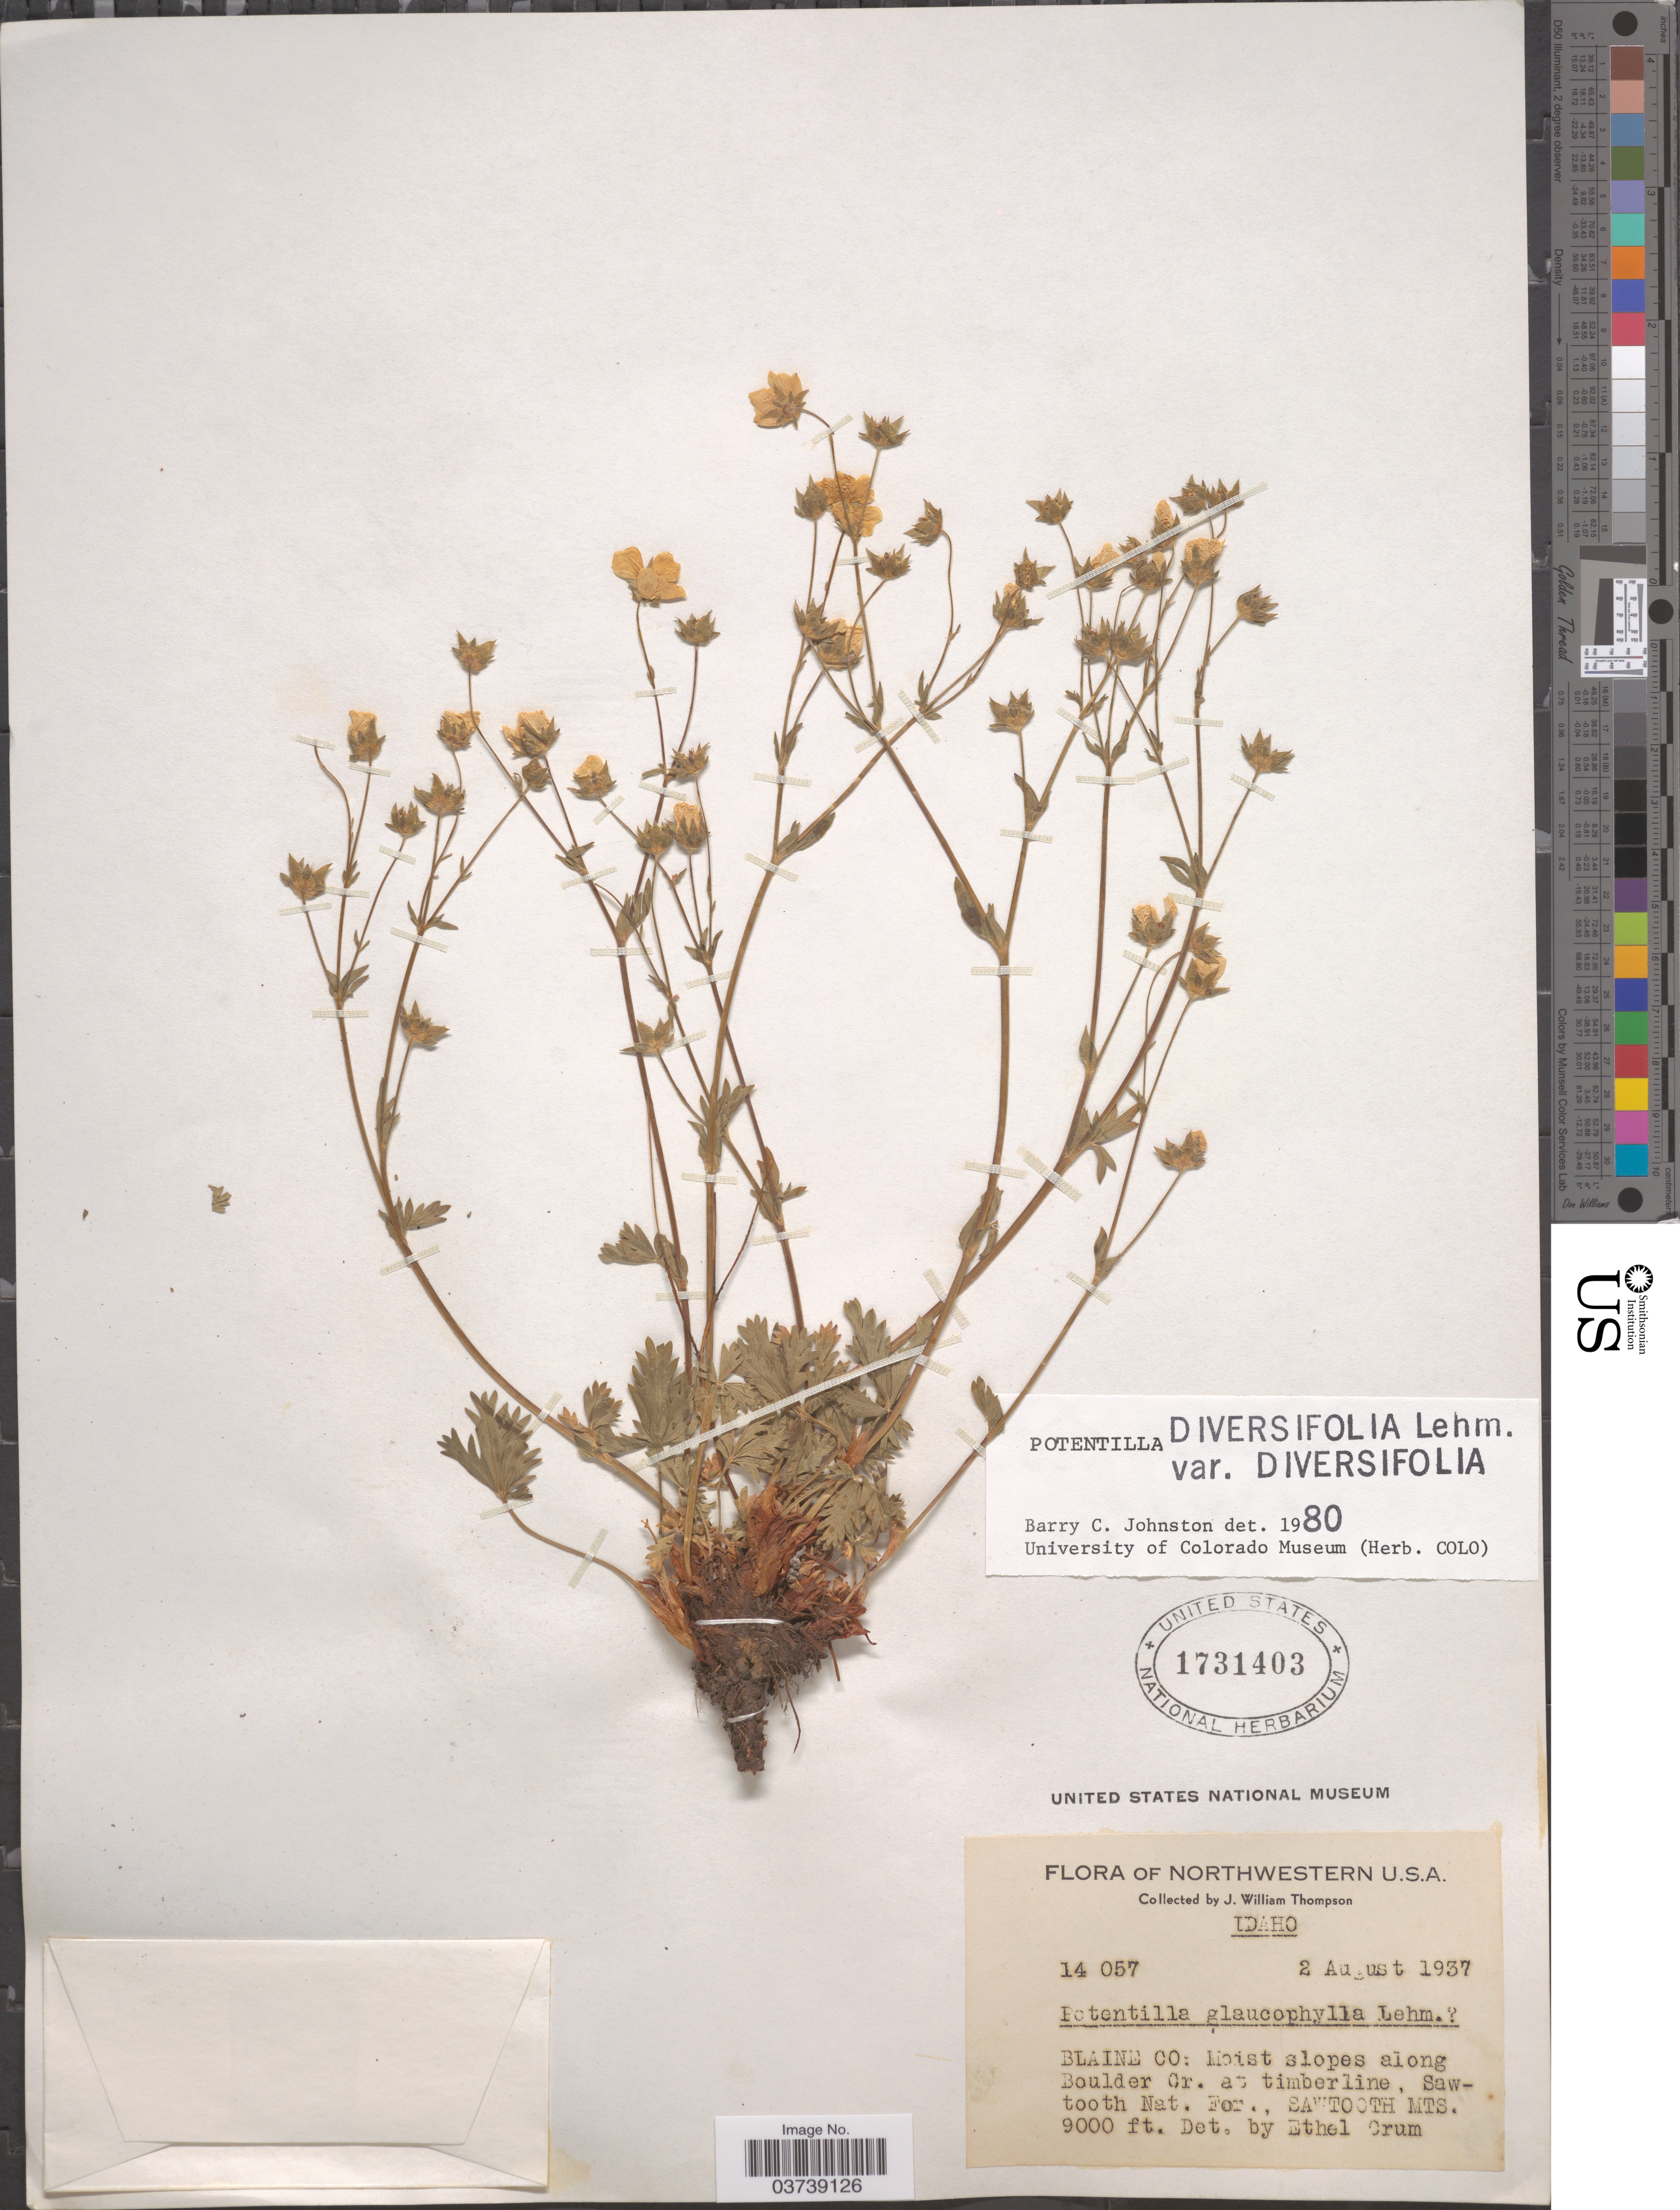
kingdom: Plantae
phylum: Tracheophyta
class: Magnoliopsida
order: Rosales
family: Rosaceae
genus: Potentilla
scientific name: Potentilla diversifolia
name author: Lehm.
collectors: J. W. Thompson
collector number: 14057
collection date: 1937-08-02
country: United States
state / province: Idaho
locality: Blaine Co: Moist slopes along Boulder Cr. at timberline, Sawtooth Nat. For., Sawtooth Mts.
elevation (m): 2743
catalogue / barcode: US 1731403